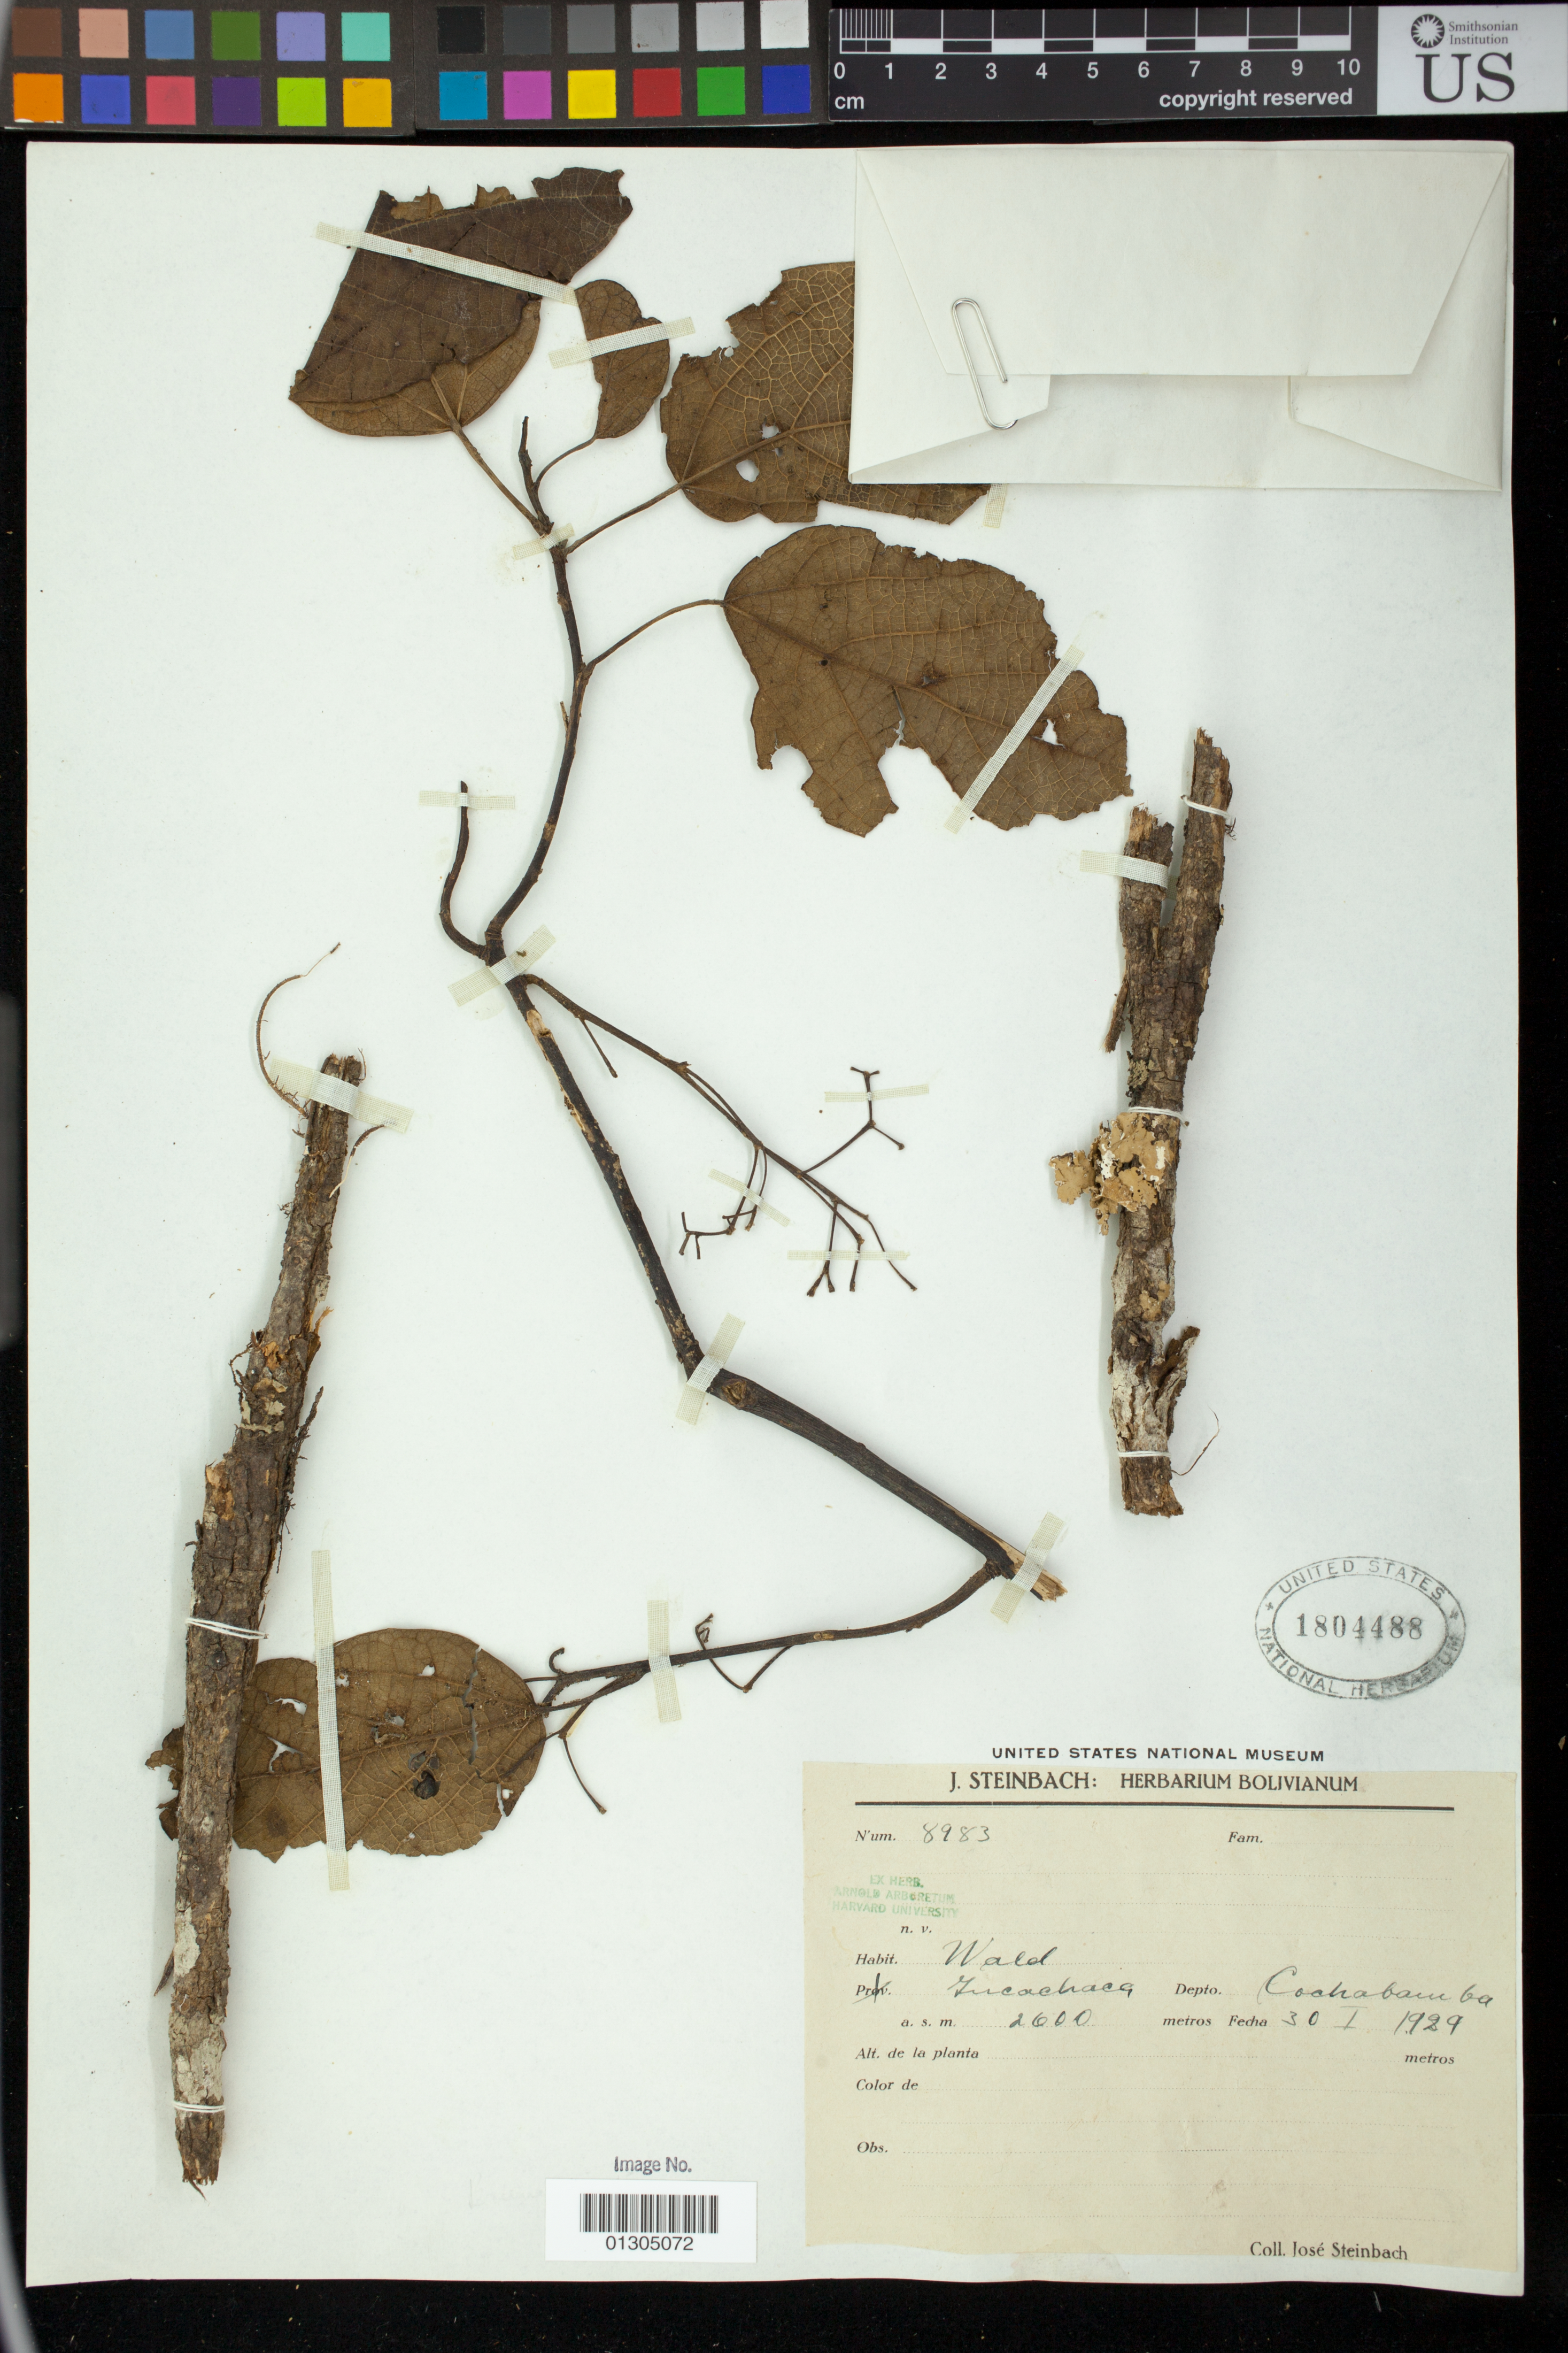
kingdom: Plantae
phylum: Tracheophyta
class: Magnoliopsida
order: Malpighiales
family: Euphorbiaceae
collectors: J. Steinbach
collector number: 8983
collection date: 1929-01-30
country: Bolivia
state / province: Cochabamba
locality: Gucachaca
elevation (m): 2600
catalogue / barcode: US 1804488